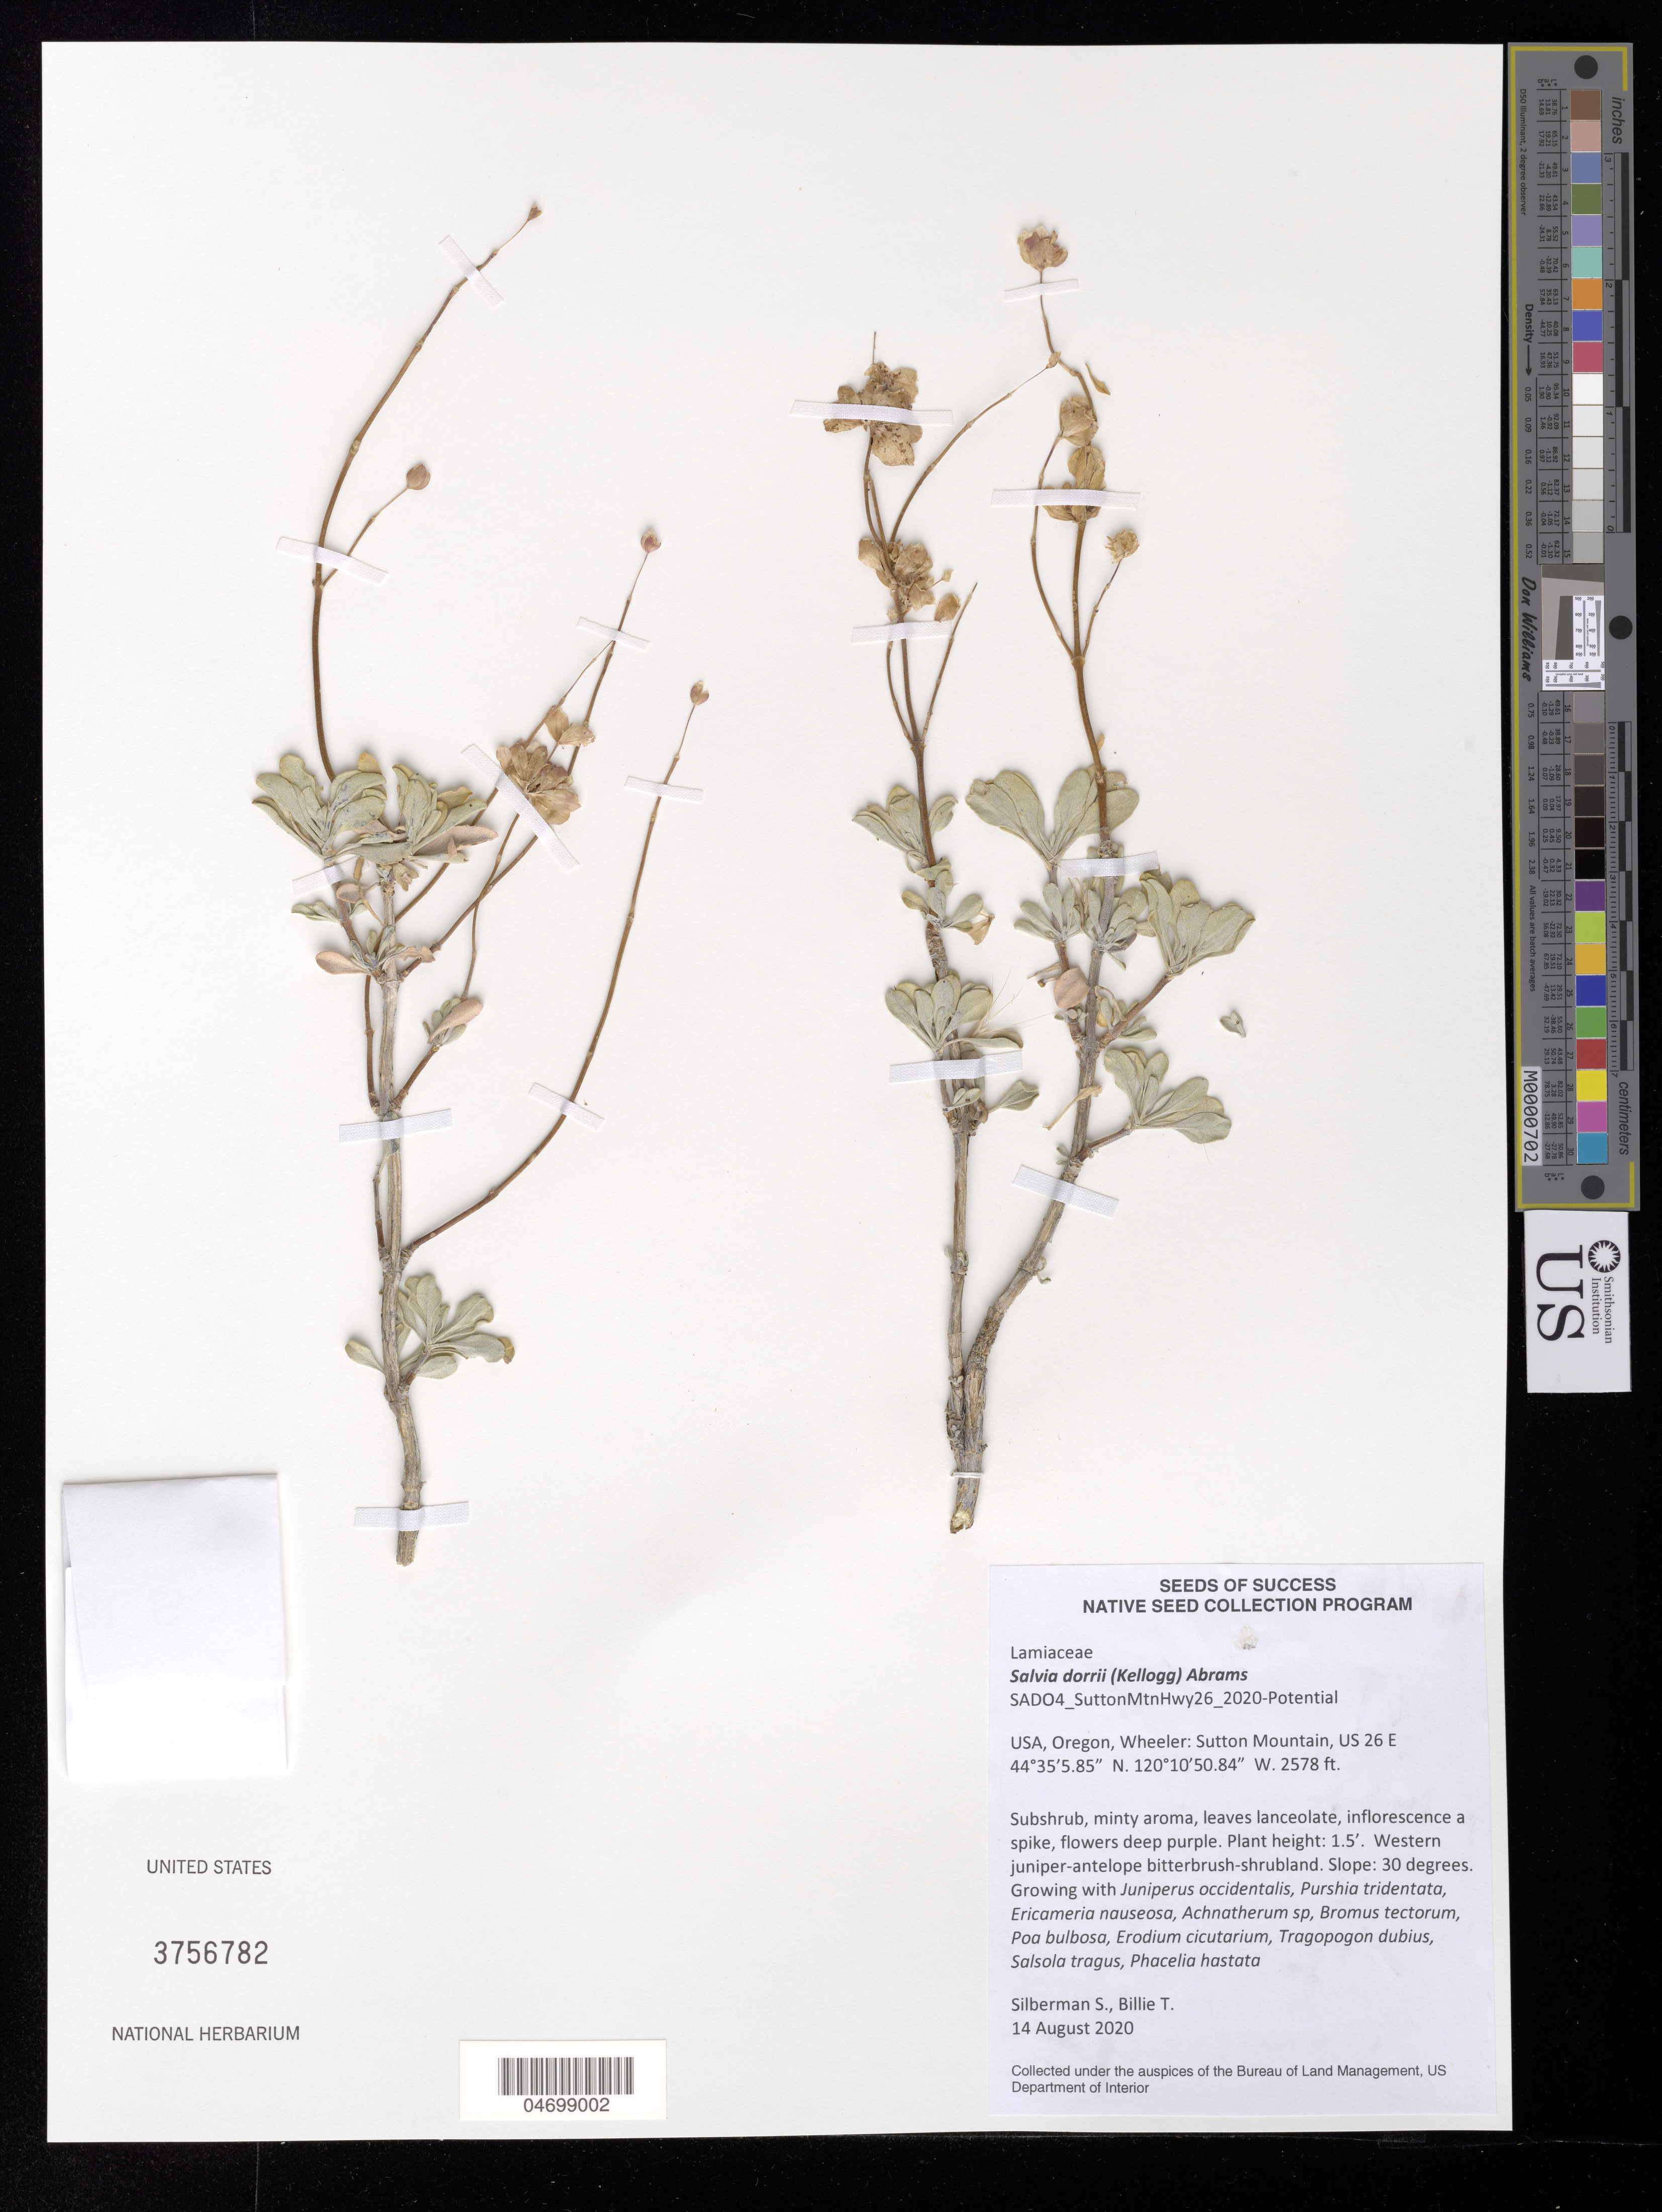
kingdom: Plantae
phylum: Tracheophyta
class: Magnoliopsida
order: Lamiales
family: Lamiaceae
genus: Salvia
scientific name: Salvia dorrii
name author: (Kellogg) Abrams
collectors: S. Silberman & T. Billie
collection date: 2020-08-14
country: United States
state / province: Oregon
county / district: Wheeler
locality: Sutton Mtn, US 26 E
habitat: With Bromus tectorum, Poa bulbosa, Salsola tragus, etc.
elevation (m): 786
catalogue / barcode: US 3756782